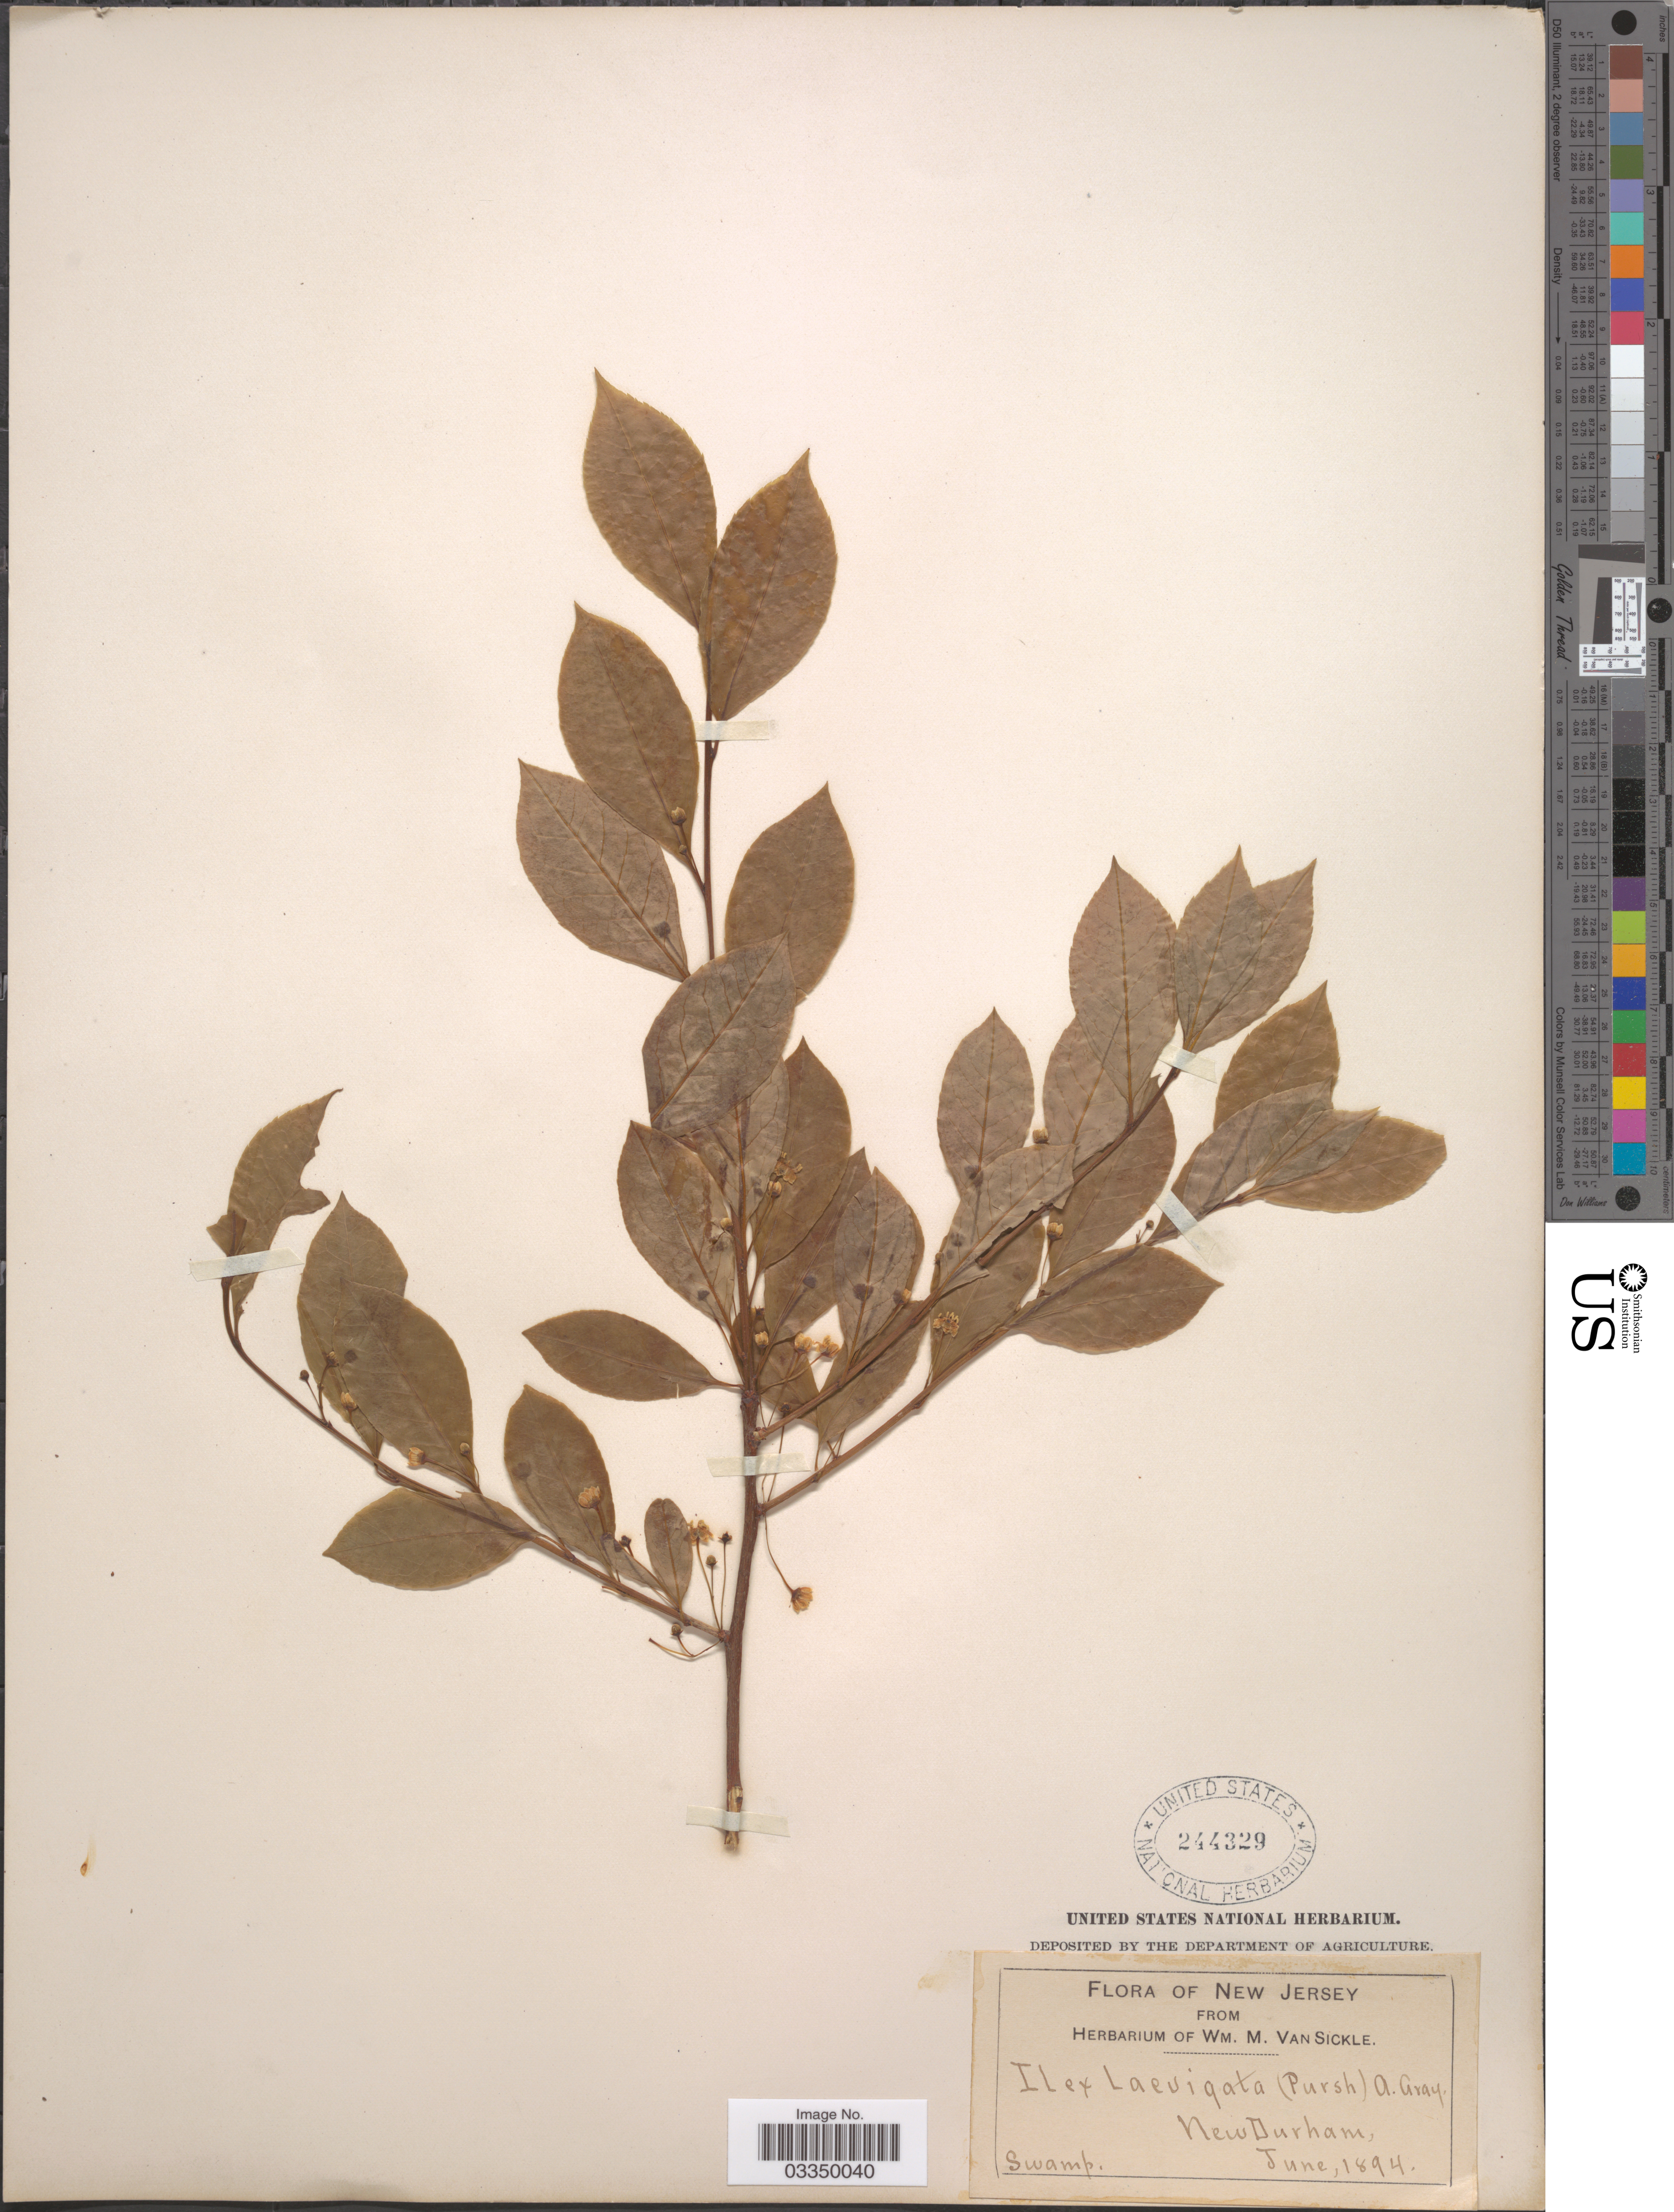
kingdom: Plantae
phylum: Tracheophyta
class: Magnoliopsida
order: Aquifoliales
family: Aquifoliaceae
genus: Ilex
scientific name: Ilex laevigata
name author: (Pursh) A. Gray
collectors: ex herb. Wm. M. Van Sickle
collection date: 1894-06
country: United States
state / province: New Jersey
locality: New Durham.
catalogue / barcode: US 244329